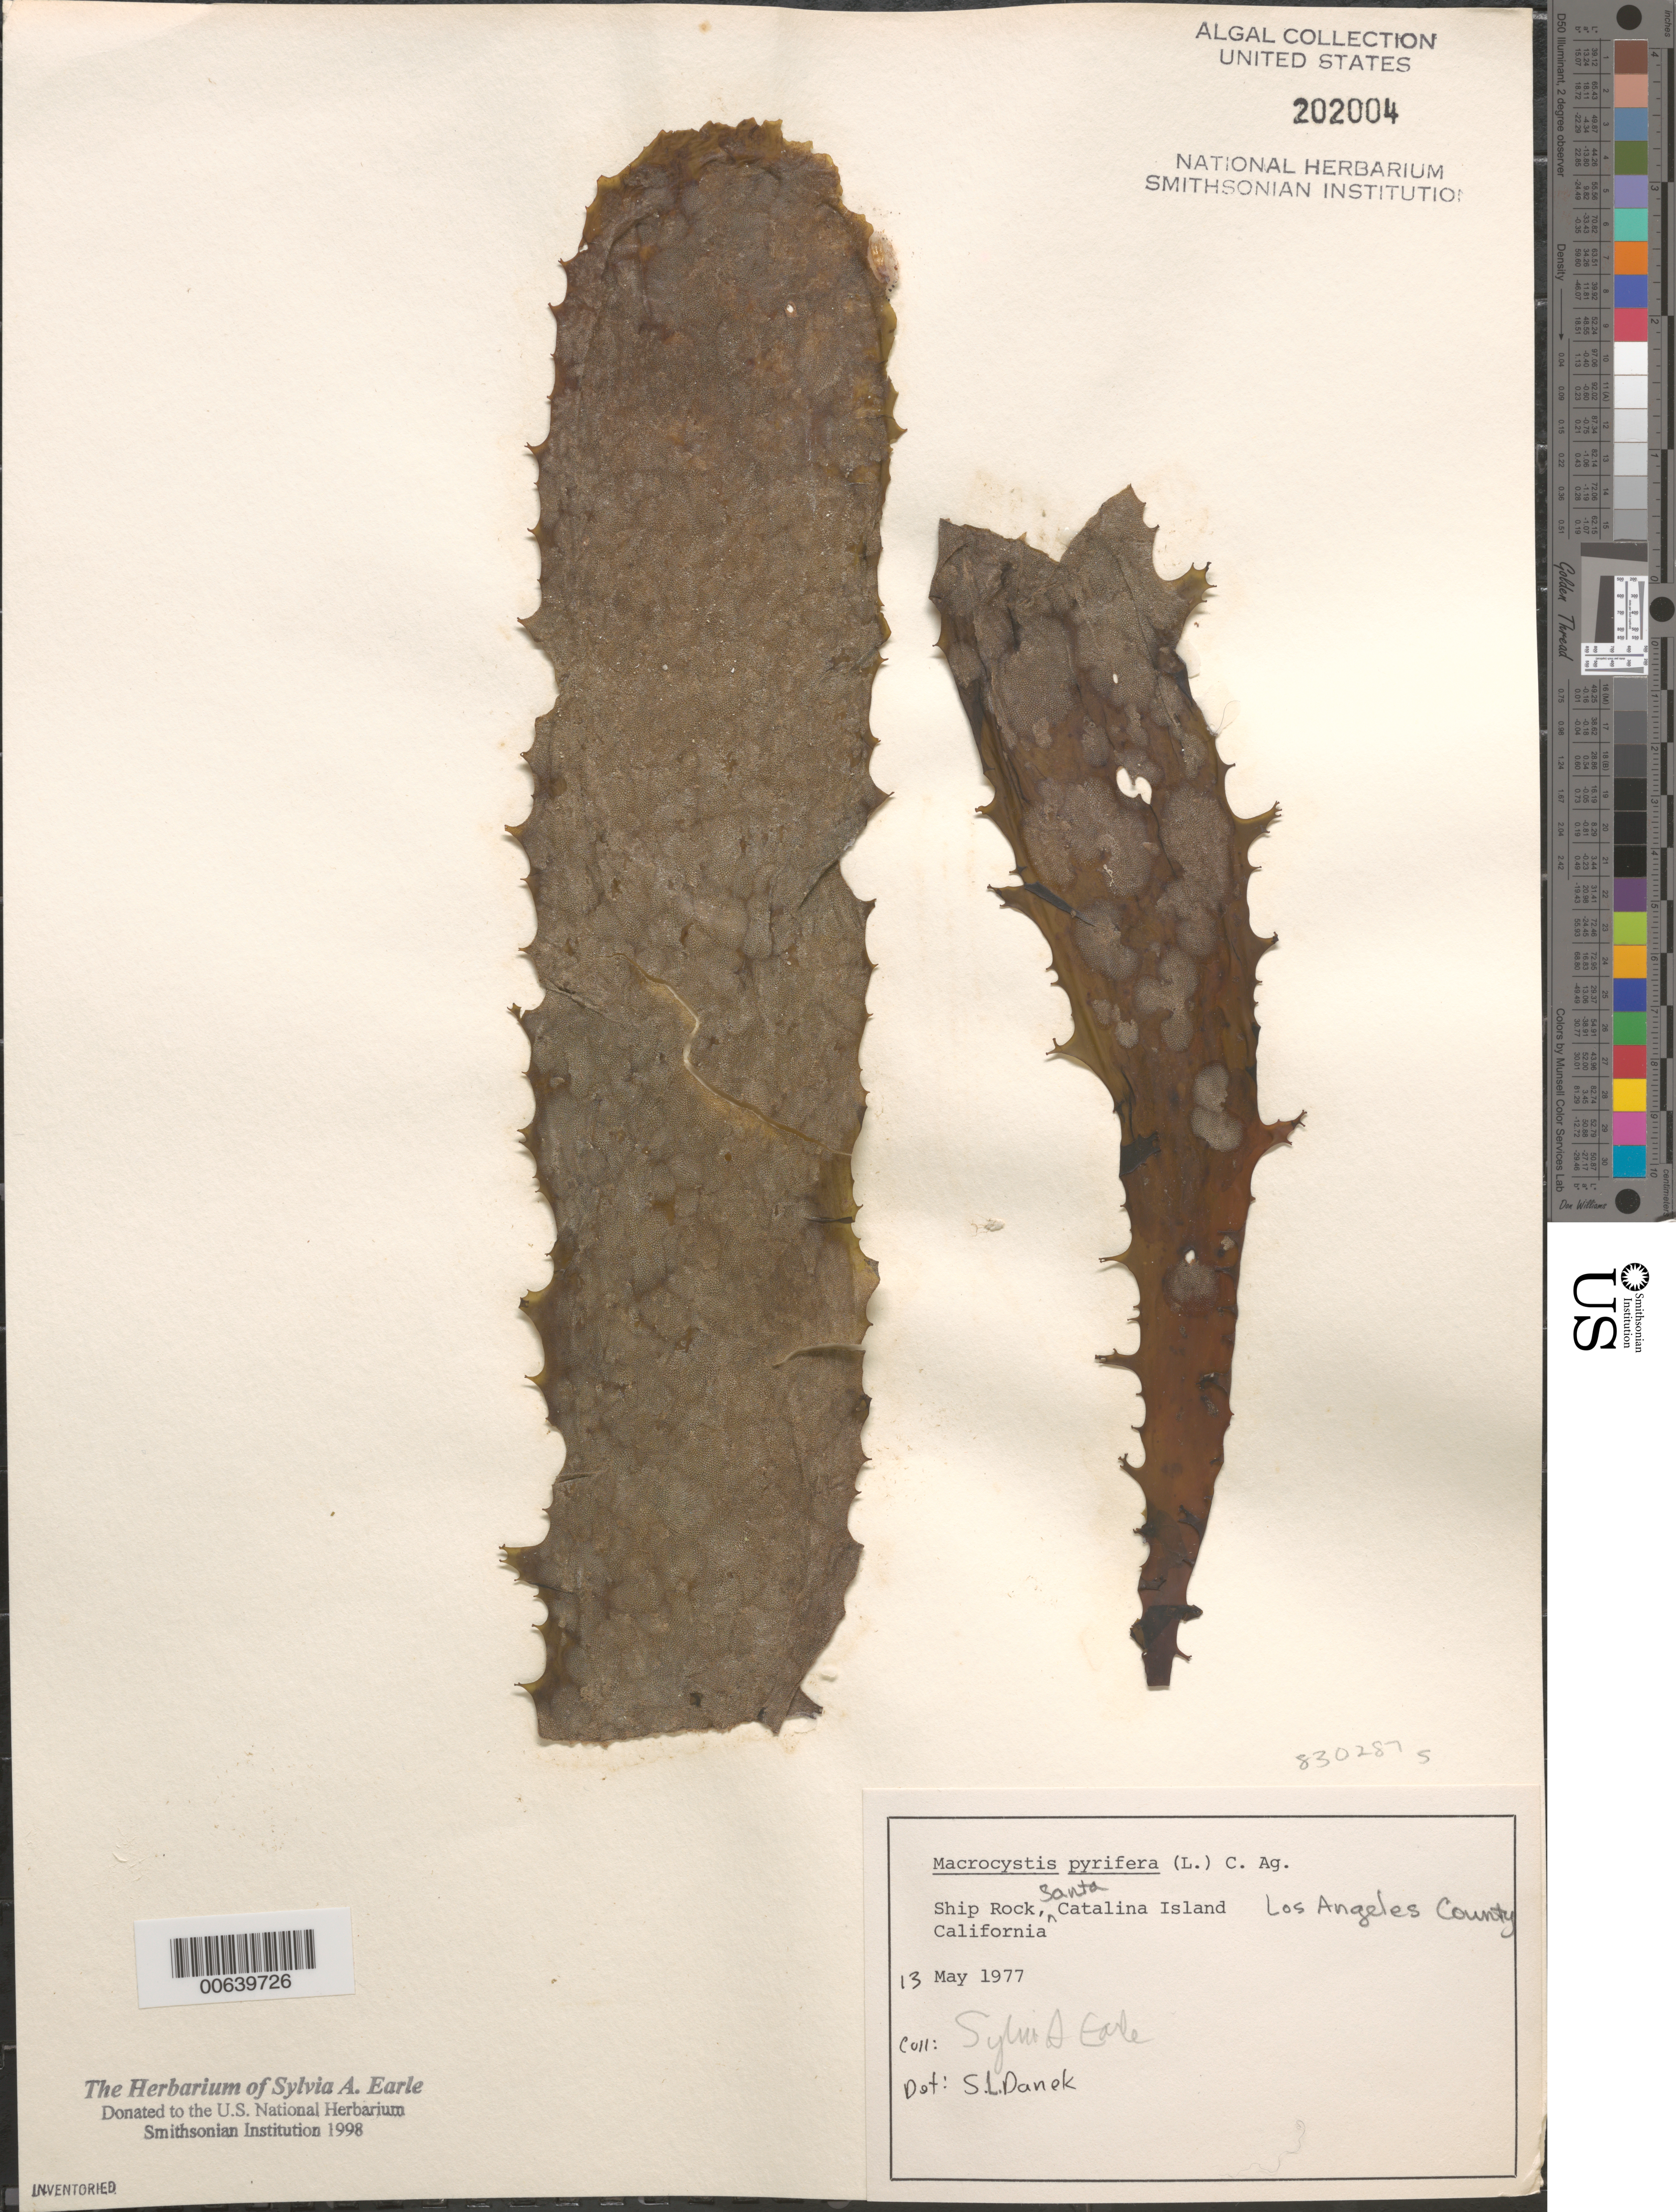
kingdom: Chromista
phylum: Ochrophyta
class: Phaeophyceae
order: Laminariales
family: Laminariaceae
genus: Macrocystis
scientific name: Macrocystis pyrifera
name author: (L.) C. Agardh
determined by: Danek, S. L.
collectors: S. A. Earle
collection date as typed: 13 May 1977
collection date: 1977-05-13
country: United States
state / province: California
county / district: Los Angeles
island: Santa Catalina Island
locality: Ship Rock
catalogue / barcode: US 202004